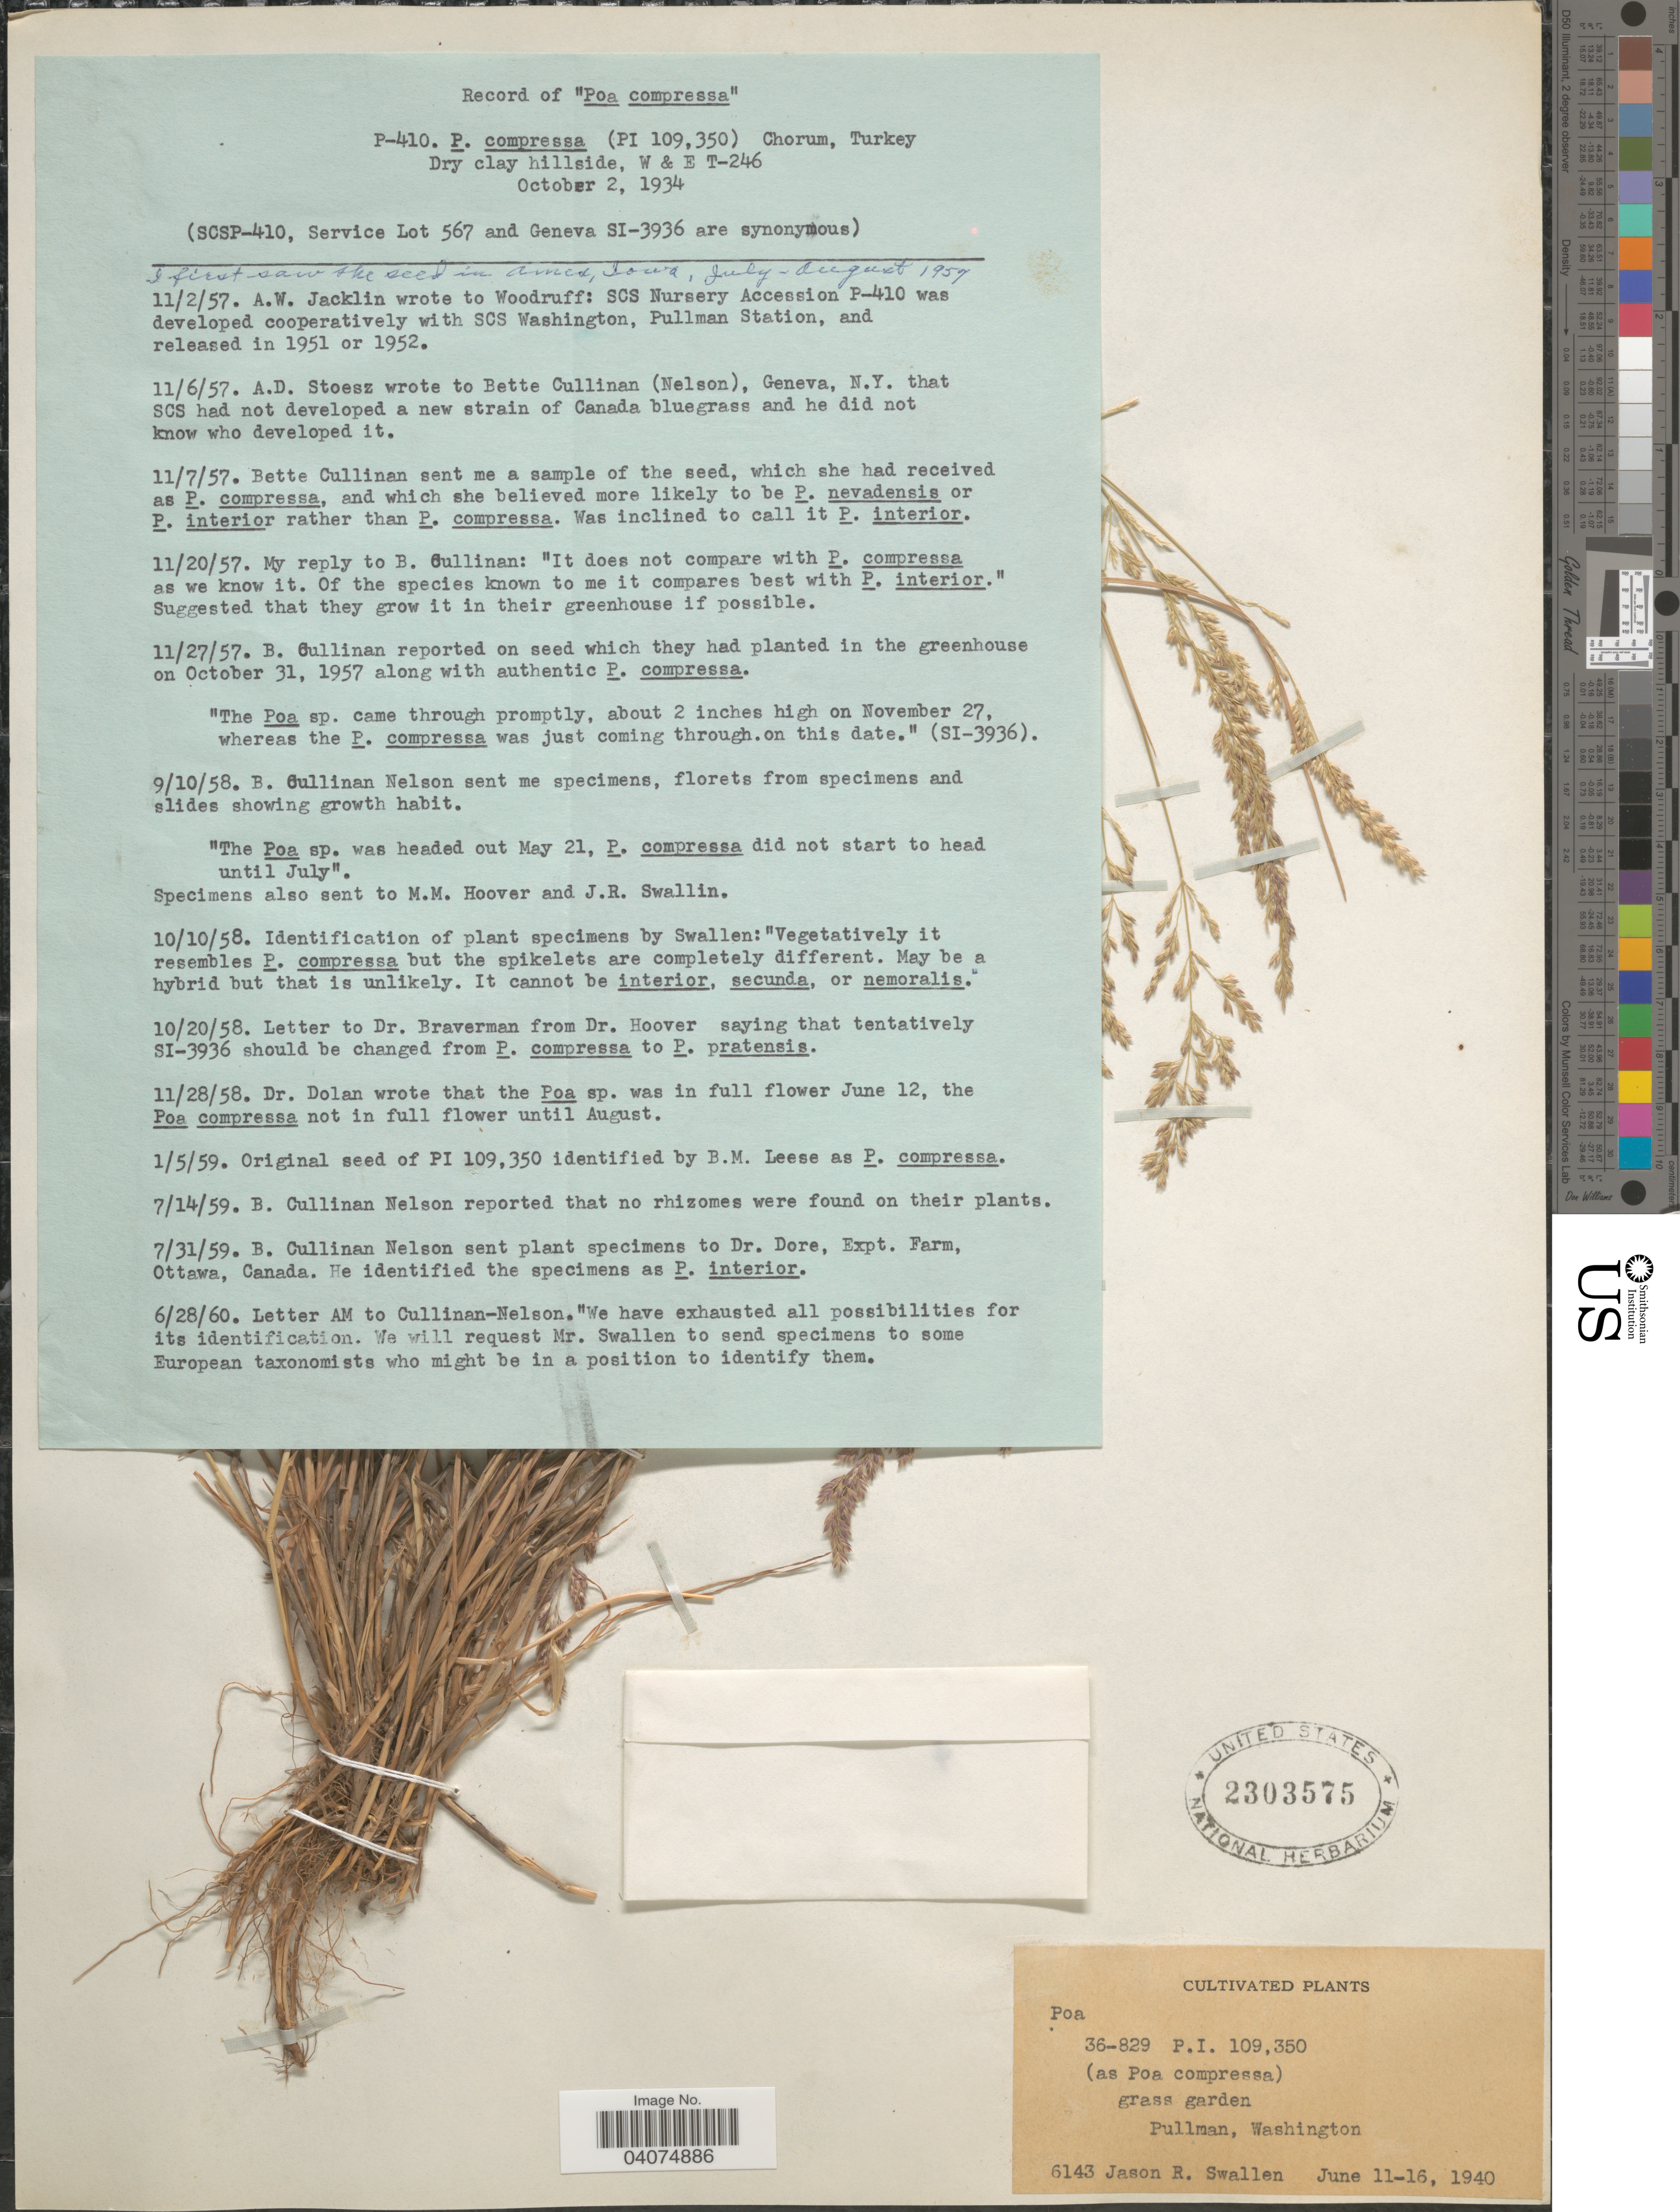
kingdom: Plantae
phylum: Tracheophyta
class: Liliopsida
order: Poales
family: Poaceae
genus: Poa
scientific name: Poa compressa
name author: L.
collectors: J. R. Swallen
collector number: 6143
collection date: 1940-06-11/1940-06-16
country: United States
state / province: Washington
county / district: Whitman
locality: Grass garden. Pullman.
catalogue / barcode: US 2303575